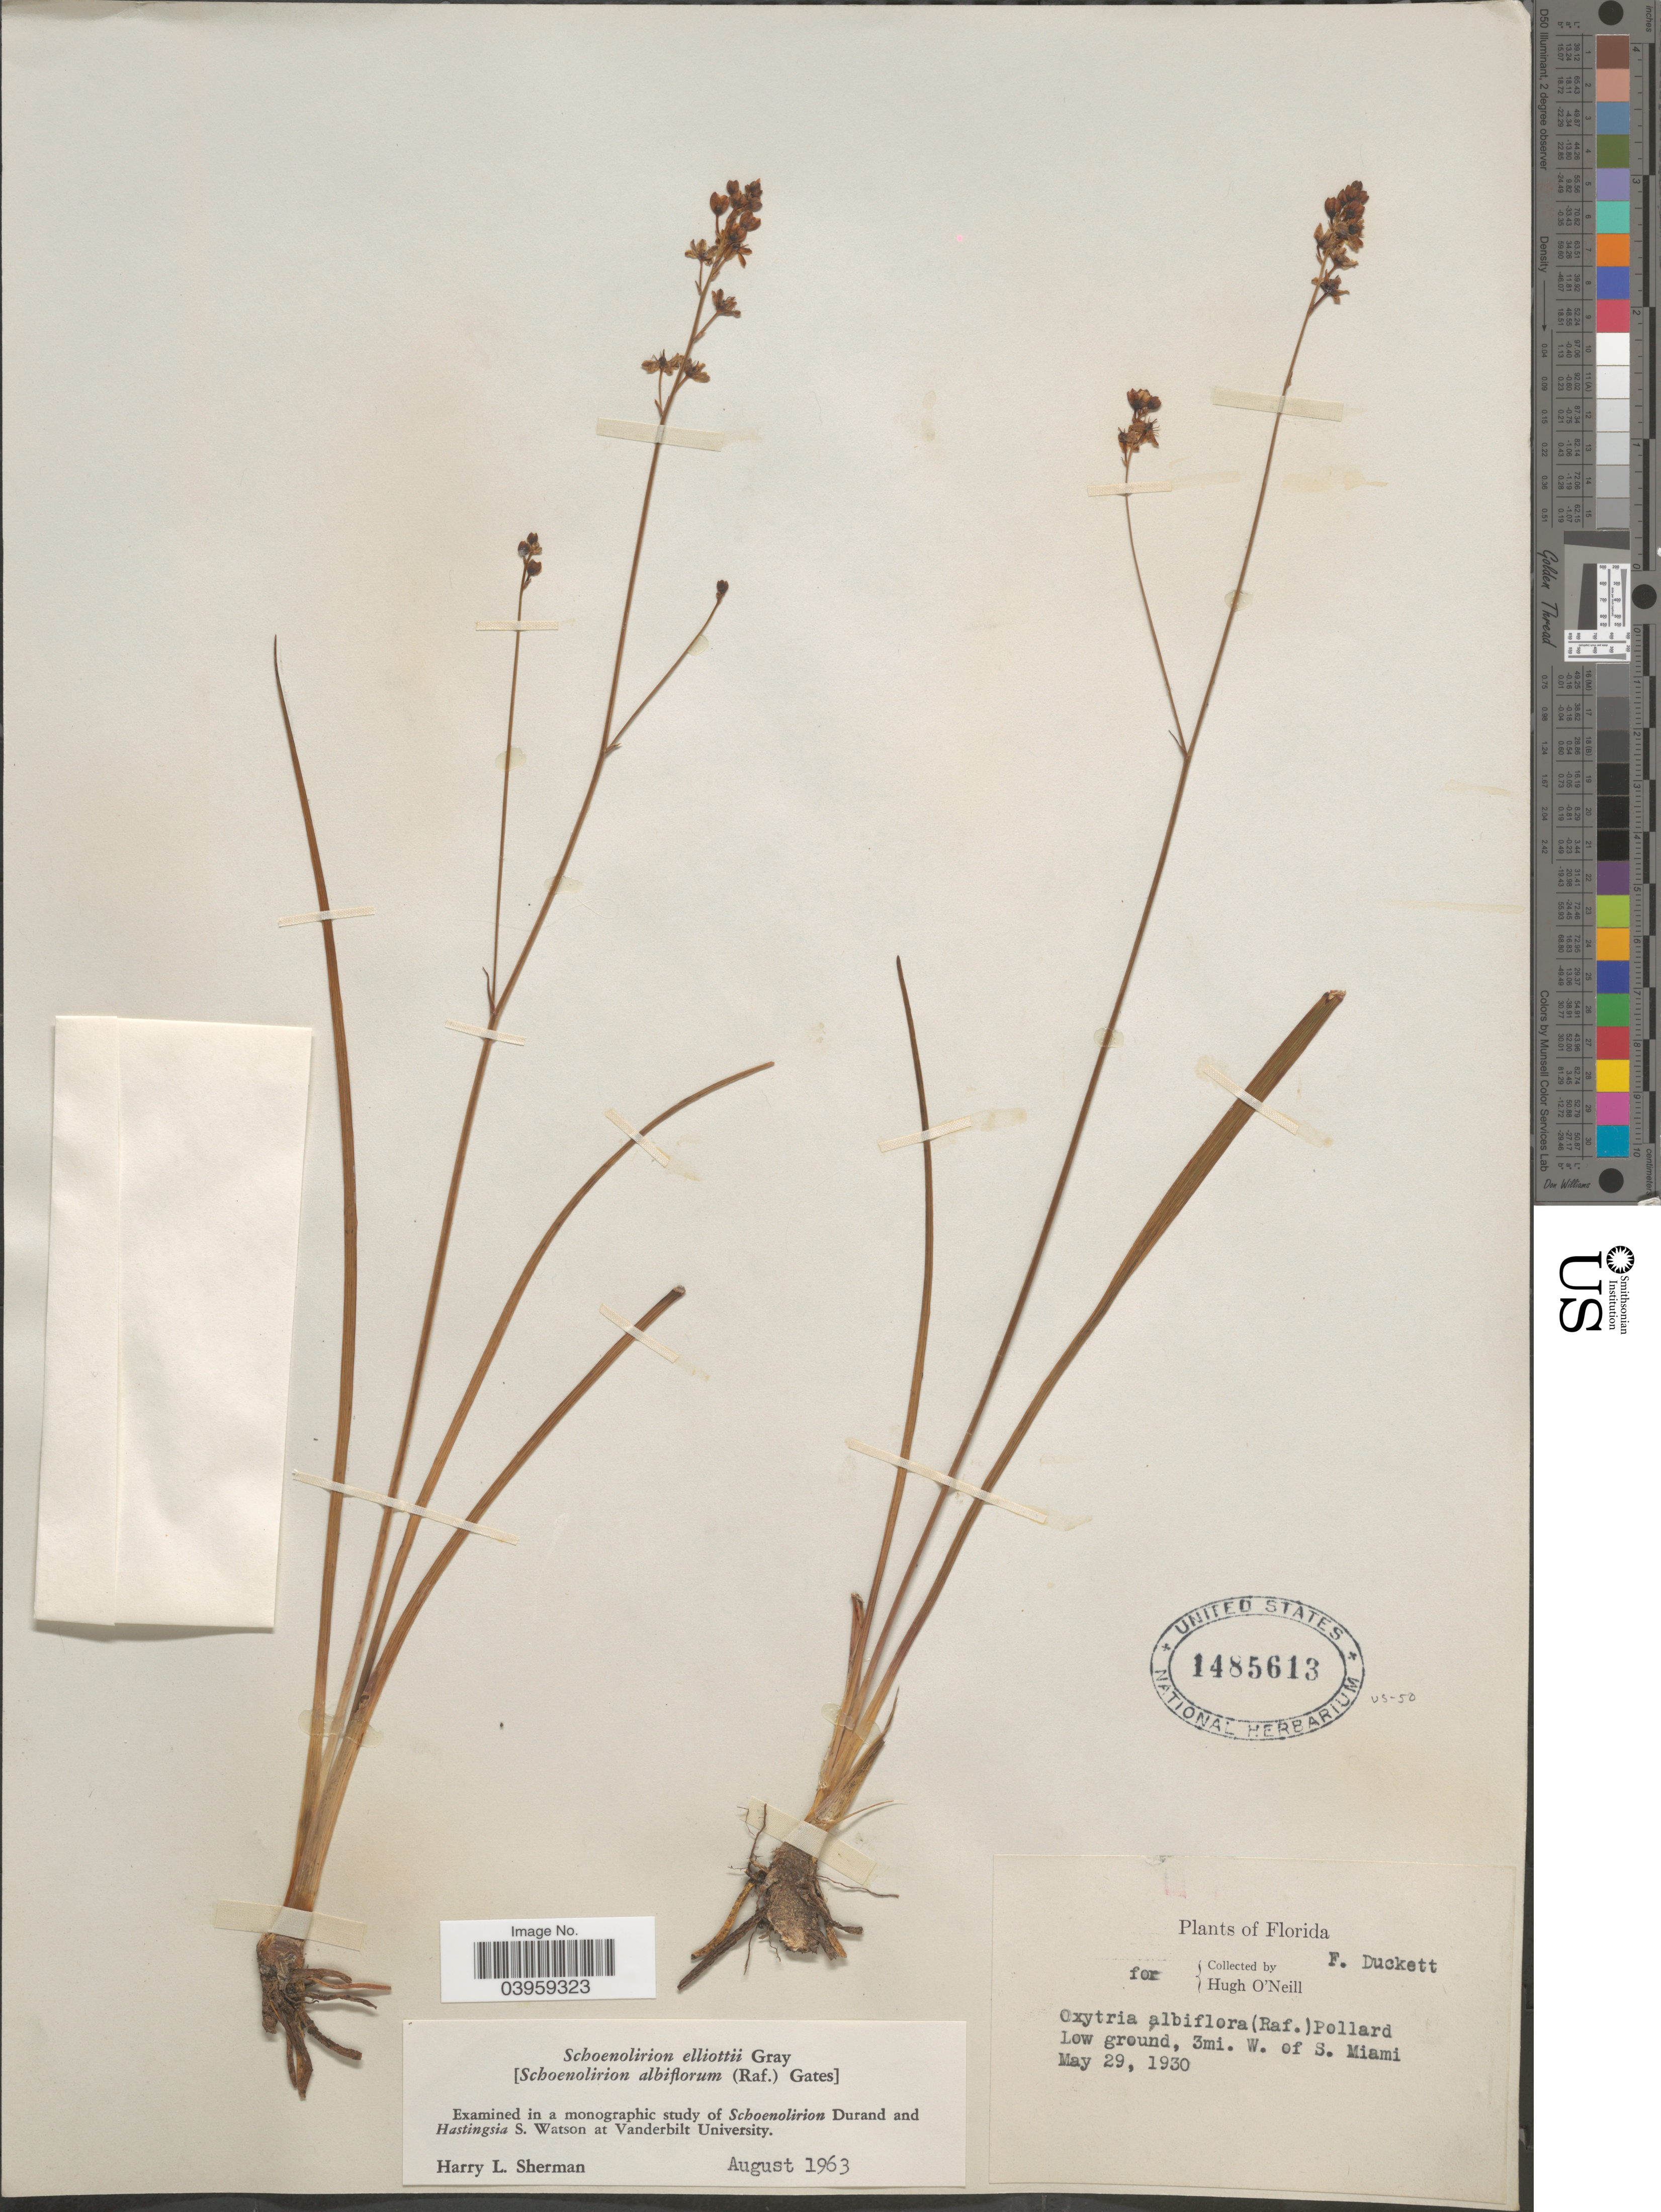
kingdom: Plantae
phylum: Tracheophyta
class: Liliopsida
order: Asparagales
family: Asparagaceae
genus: Schoenolirion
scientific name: Schoenolirion elliottii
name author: A. Gray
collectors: F. Duckett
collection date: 1930-05-29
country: United States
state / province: Florida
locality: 3mi. W. of S. Miami.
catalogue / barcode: US 1485613